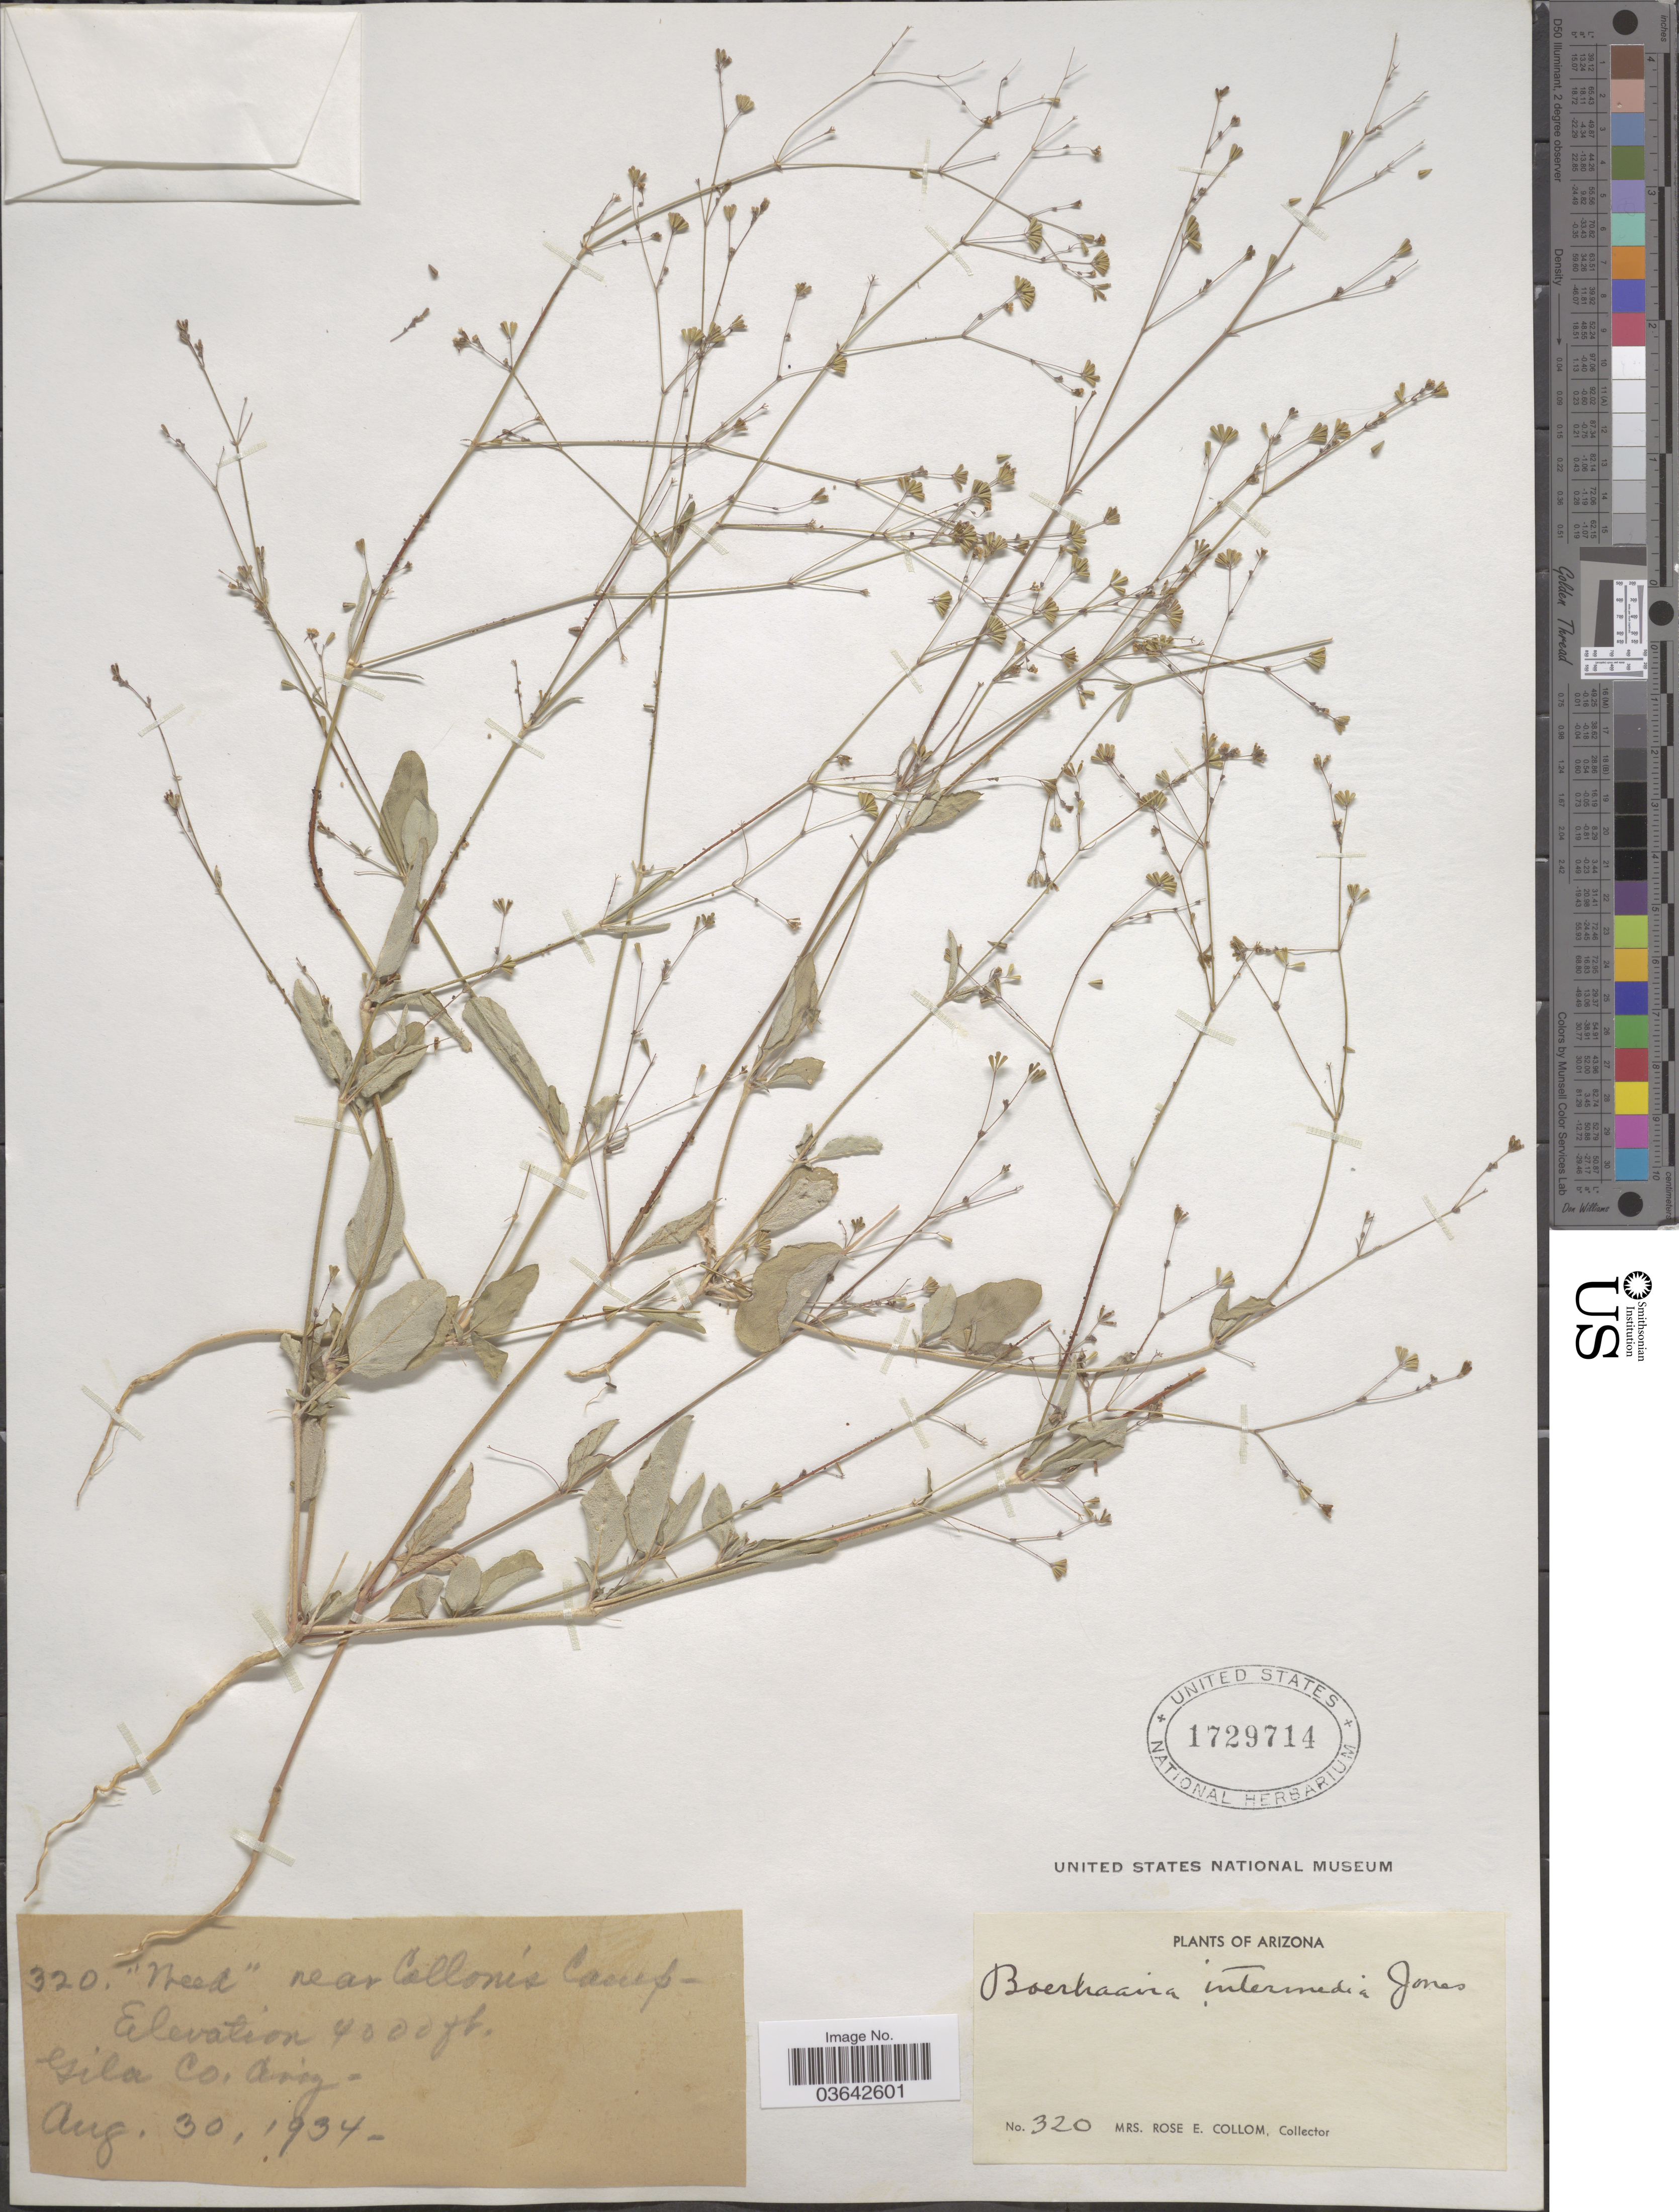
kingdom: Plantae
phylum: Tracheophyta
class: Magnoliopsida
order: Caryophyllales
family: Nyctaginaceae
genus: Boerhavia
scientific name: Boerhavia intermedia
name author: M.E. Jones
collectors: R. E. Collom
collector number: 320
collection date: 1934-08-30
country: United States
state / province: Arizona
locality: Near Callonis Camp Gila Co.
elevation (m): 1219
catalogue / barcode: US 1729714